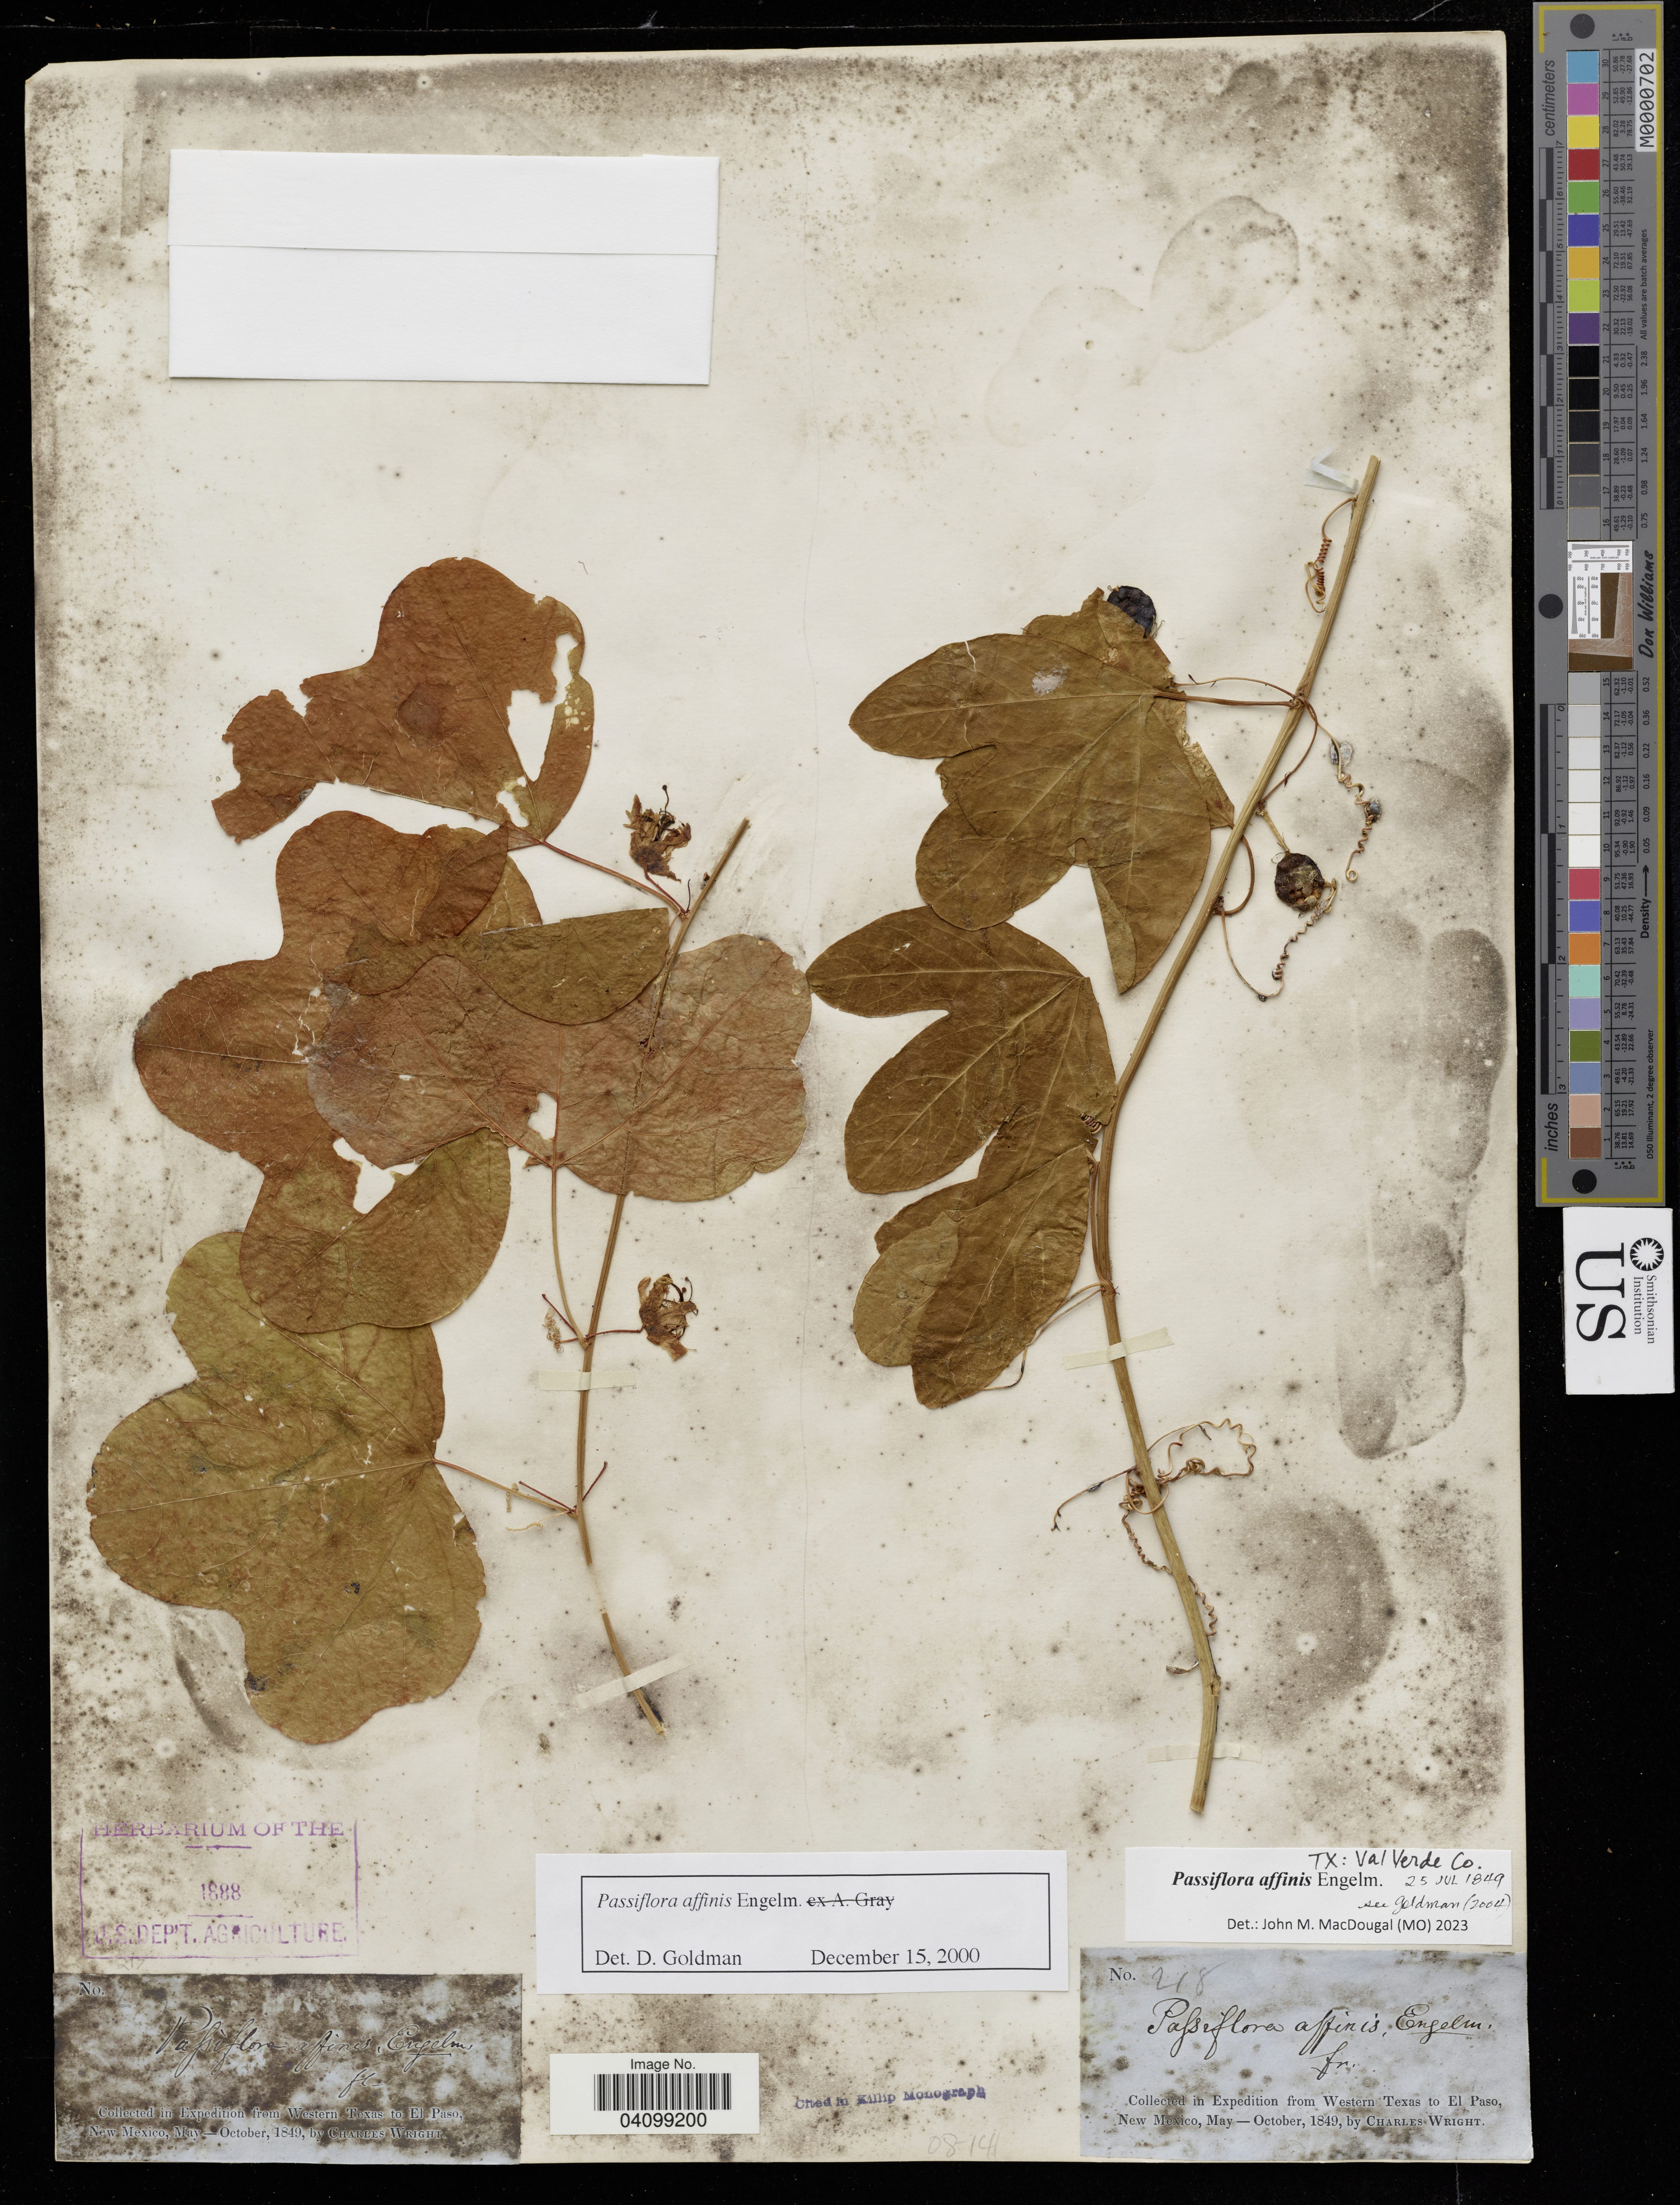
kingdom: Plantae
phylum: Tracheophyta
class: Magnoliopsida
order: Malpighiales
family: Passifloraceae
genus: Passiflora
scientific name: Passiflora affinis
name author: Engelm. ex A. Gray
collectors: C. Wright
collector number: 218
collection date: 1849-10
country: United States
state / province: Texas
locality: Western Texas to El Paso, New Mexico.